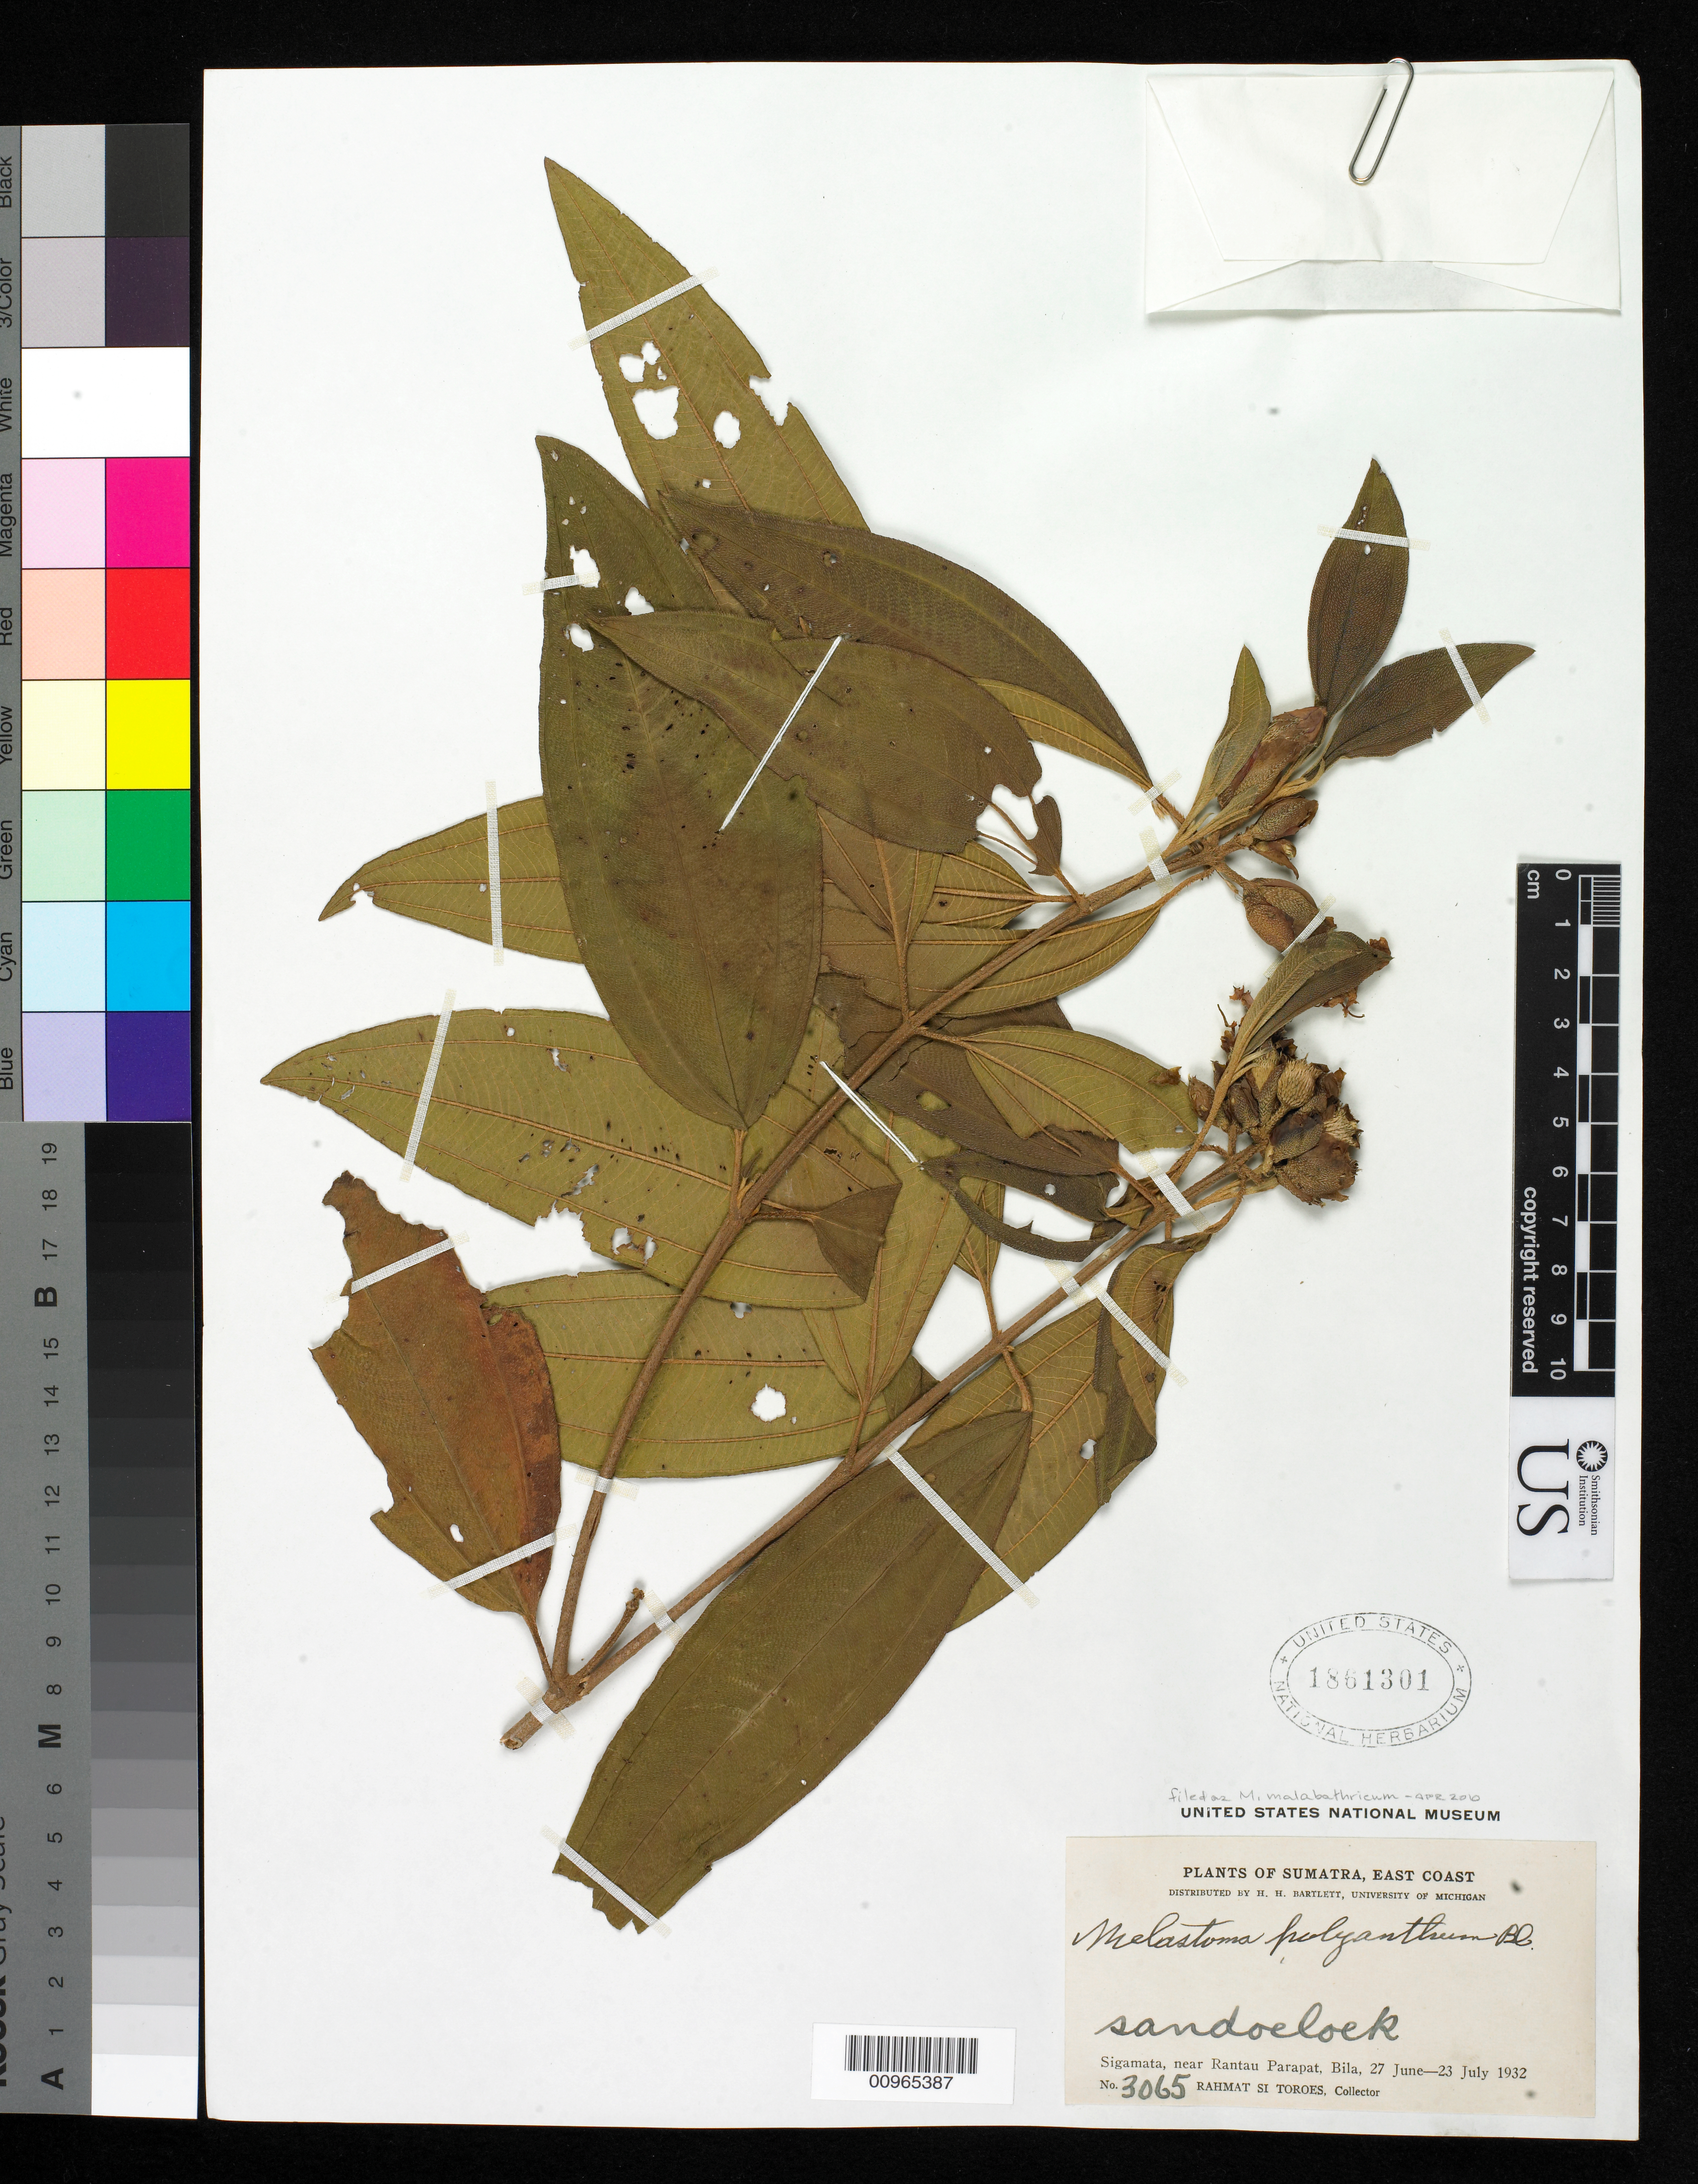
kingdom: Plantae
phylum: Tracheophyta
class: Magnoliopsida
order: Myrtales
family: Melastomataceae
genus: Melastoma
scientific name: Melastoma malabathricum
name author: L.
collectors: Rahmat Si Boeea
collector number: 3065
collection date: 1932-06-27/1932-07-23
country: Indonesia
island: Sumatra I.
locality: (East Coast) Sigamata, near Rantau Parapat, Bila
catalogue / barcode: US 1861301